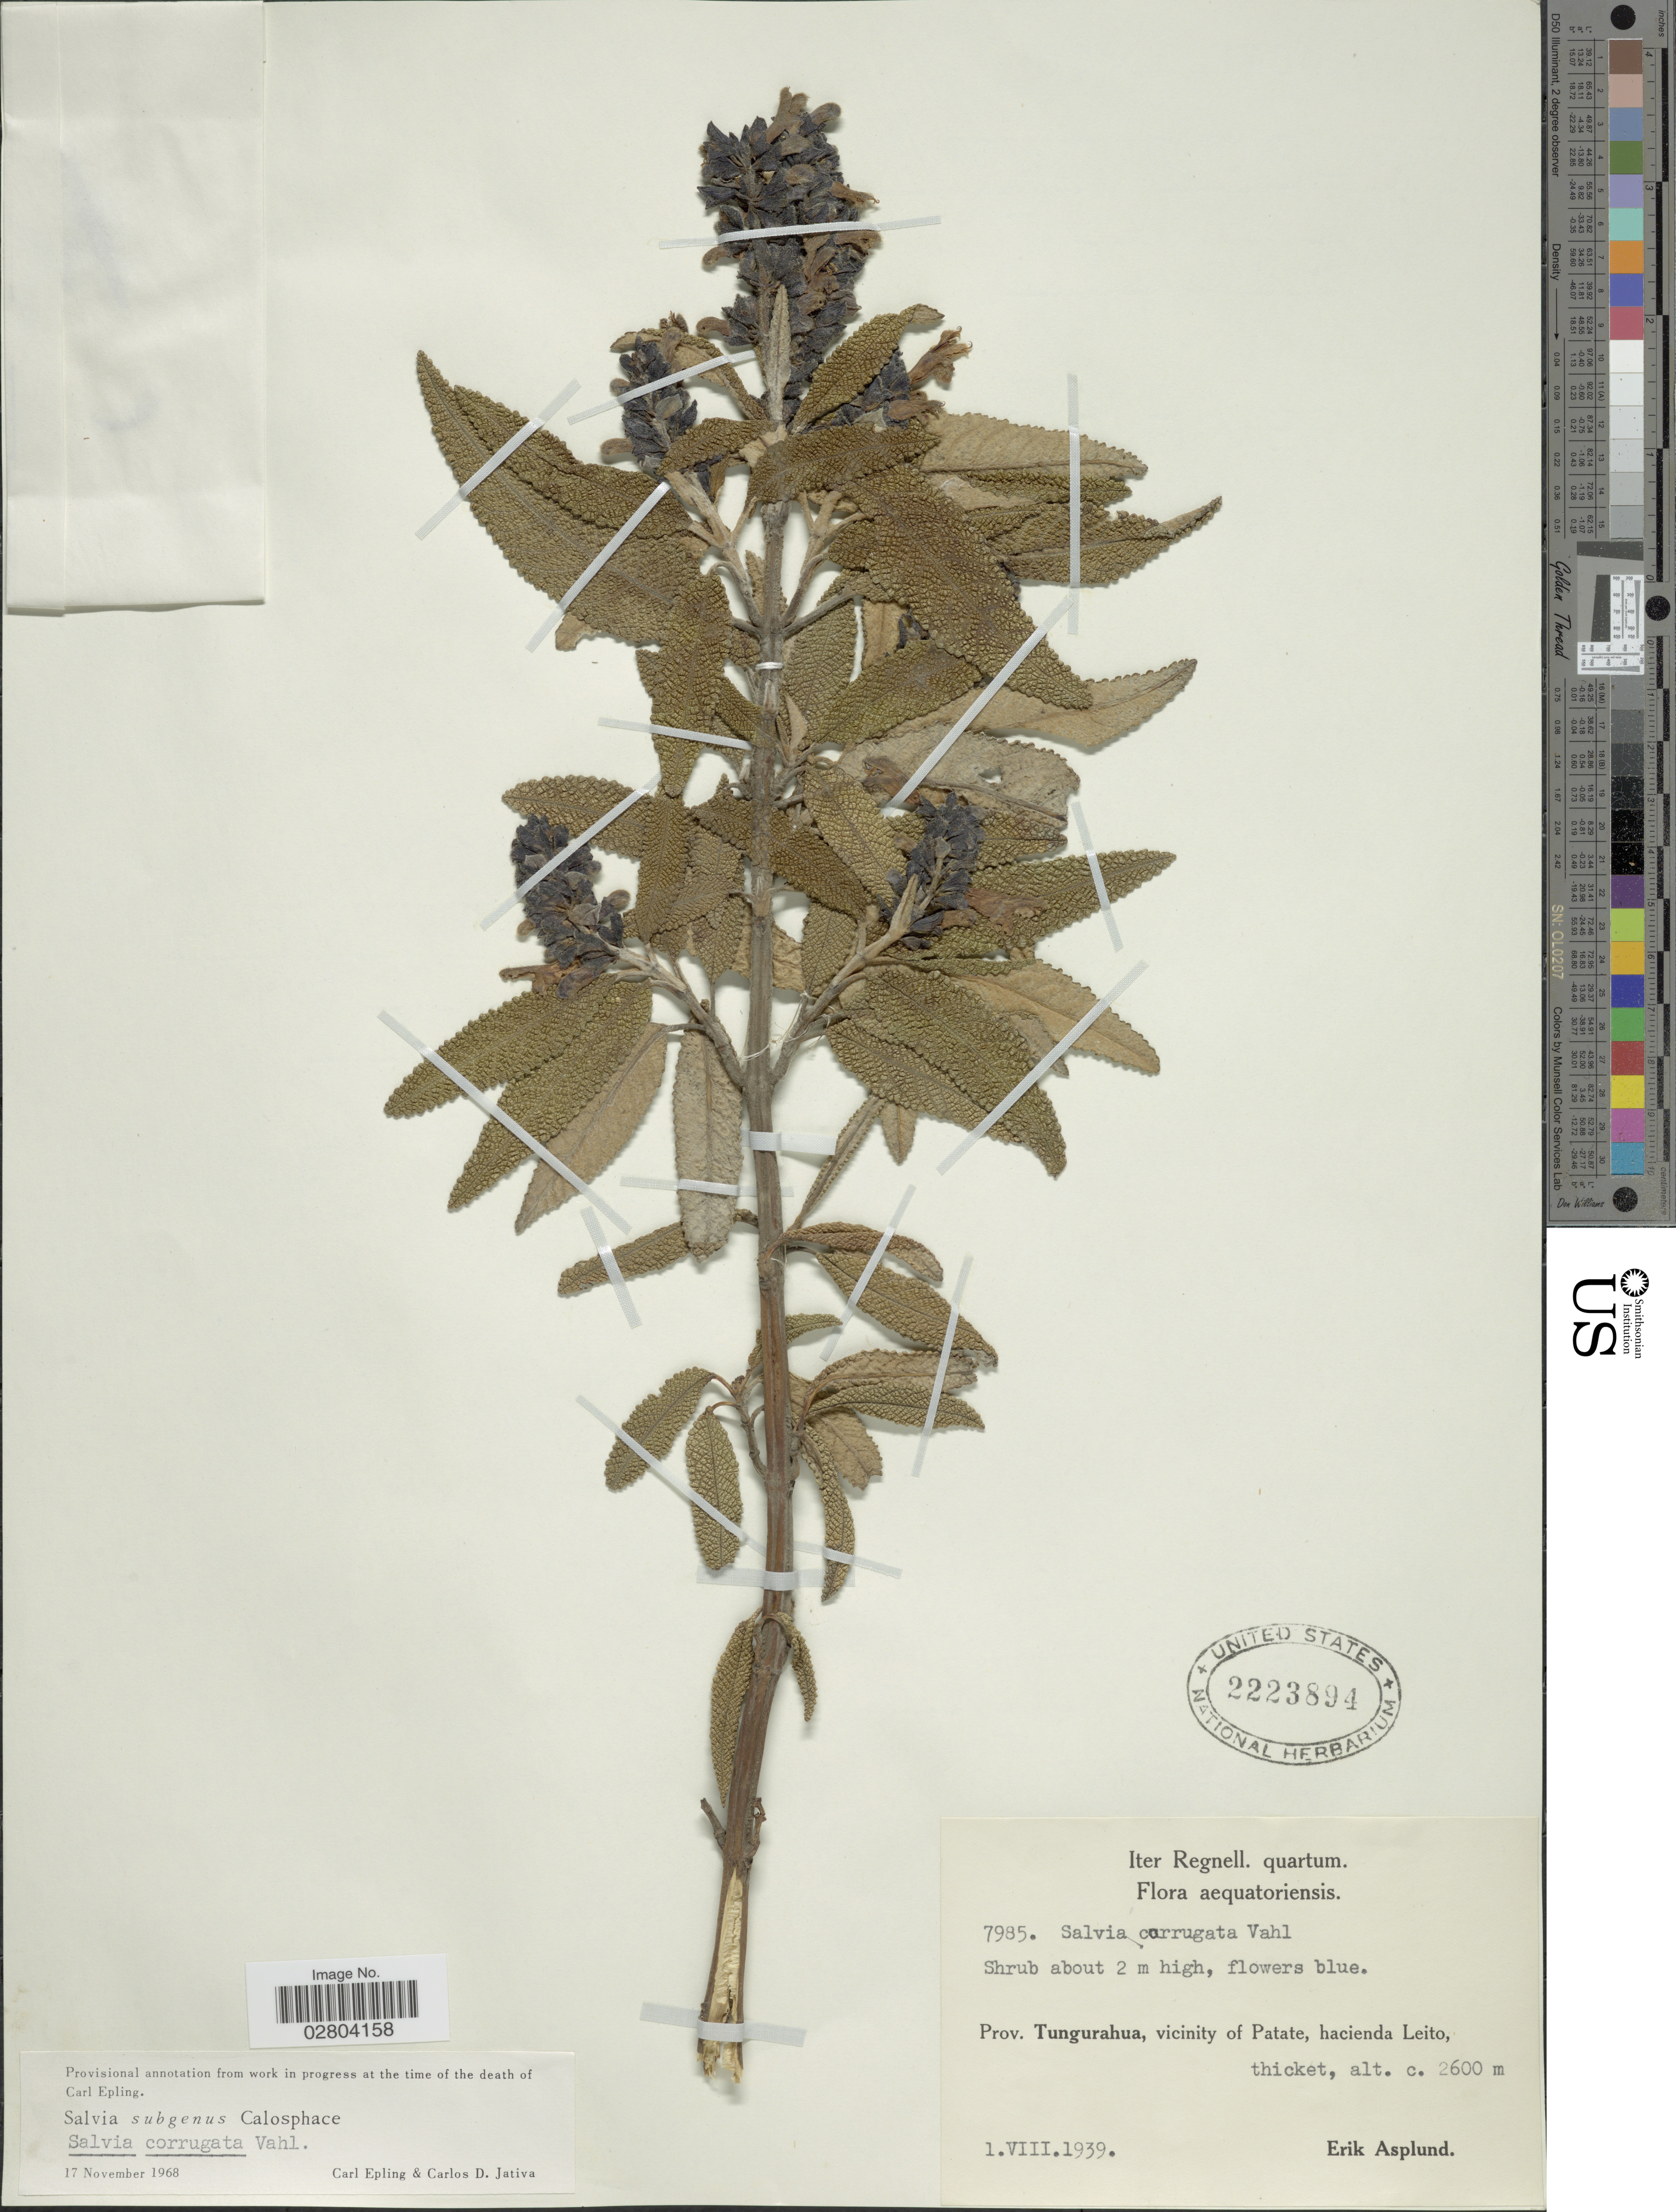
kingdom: Plantae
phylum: Tracheophyta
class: Magnoliopsida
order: Lamiales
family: Lamiaceae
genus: Salvia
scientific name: Salvia corrugata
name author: Vahl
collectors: E. Asplund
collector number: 7985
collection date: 1939-08-01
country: Ecuador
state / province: Tungurahua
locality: Aequatoriensis. Vicinity of Patate, hacienda Leito, thicket.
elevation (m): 2600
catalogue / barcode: US 2223894